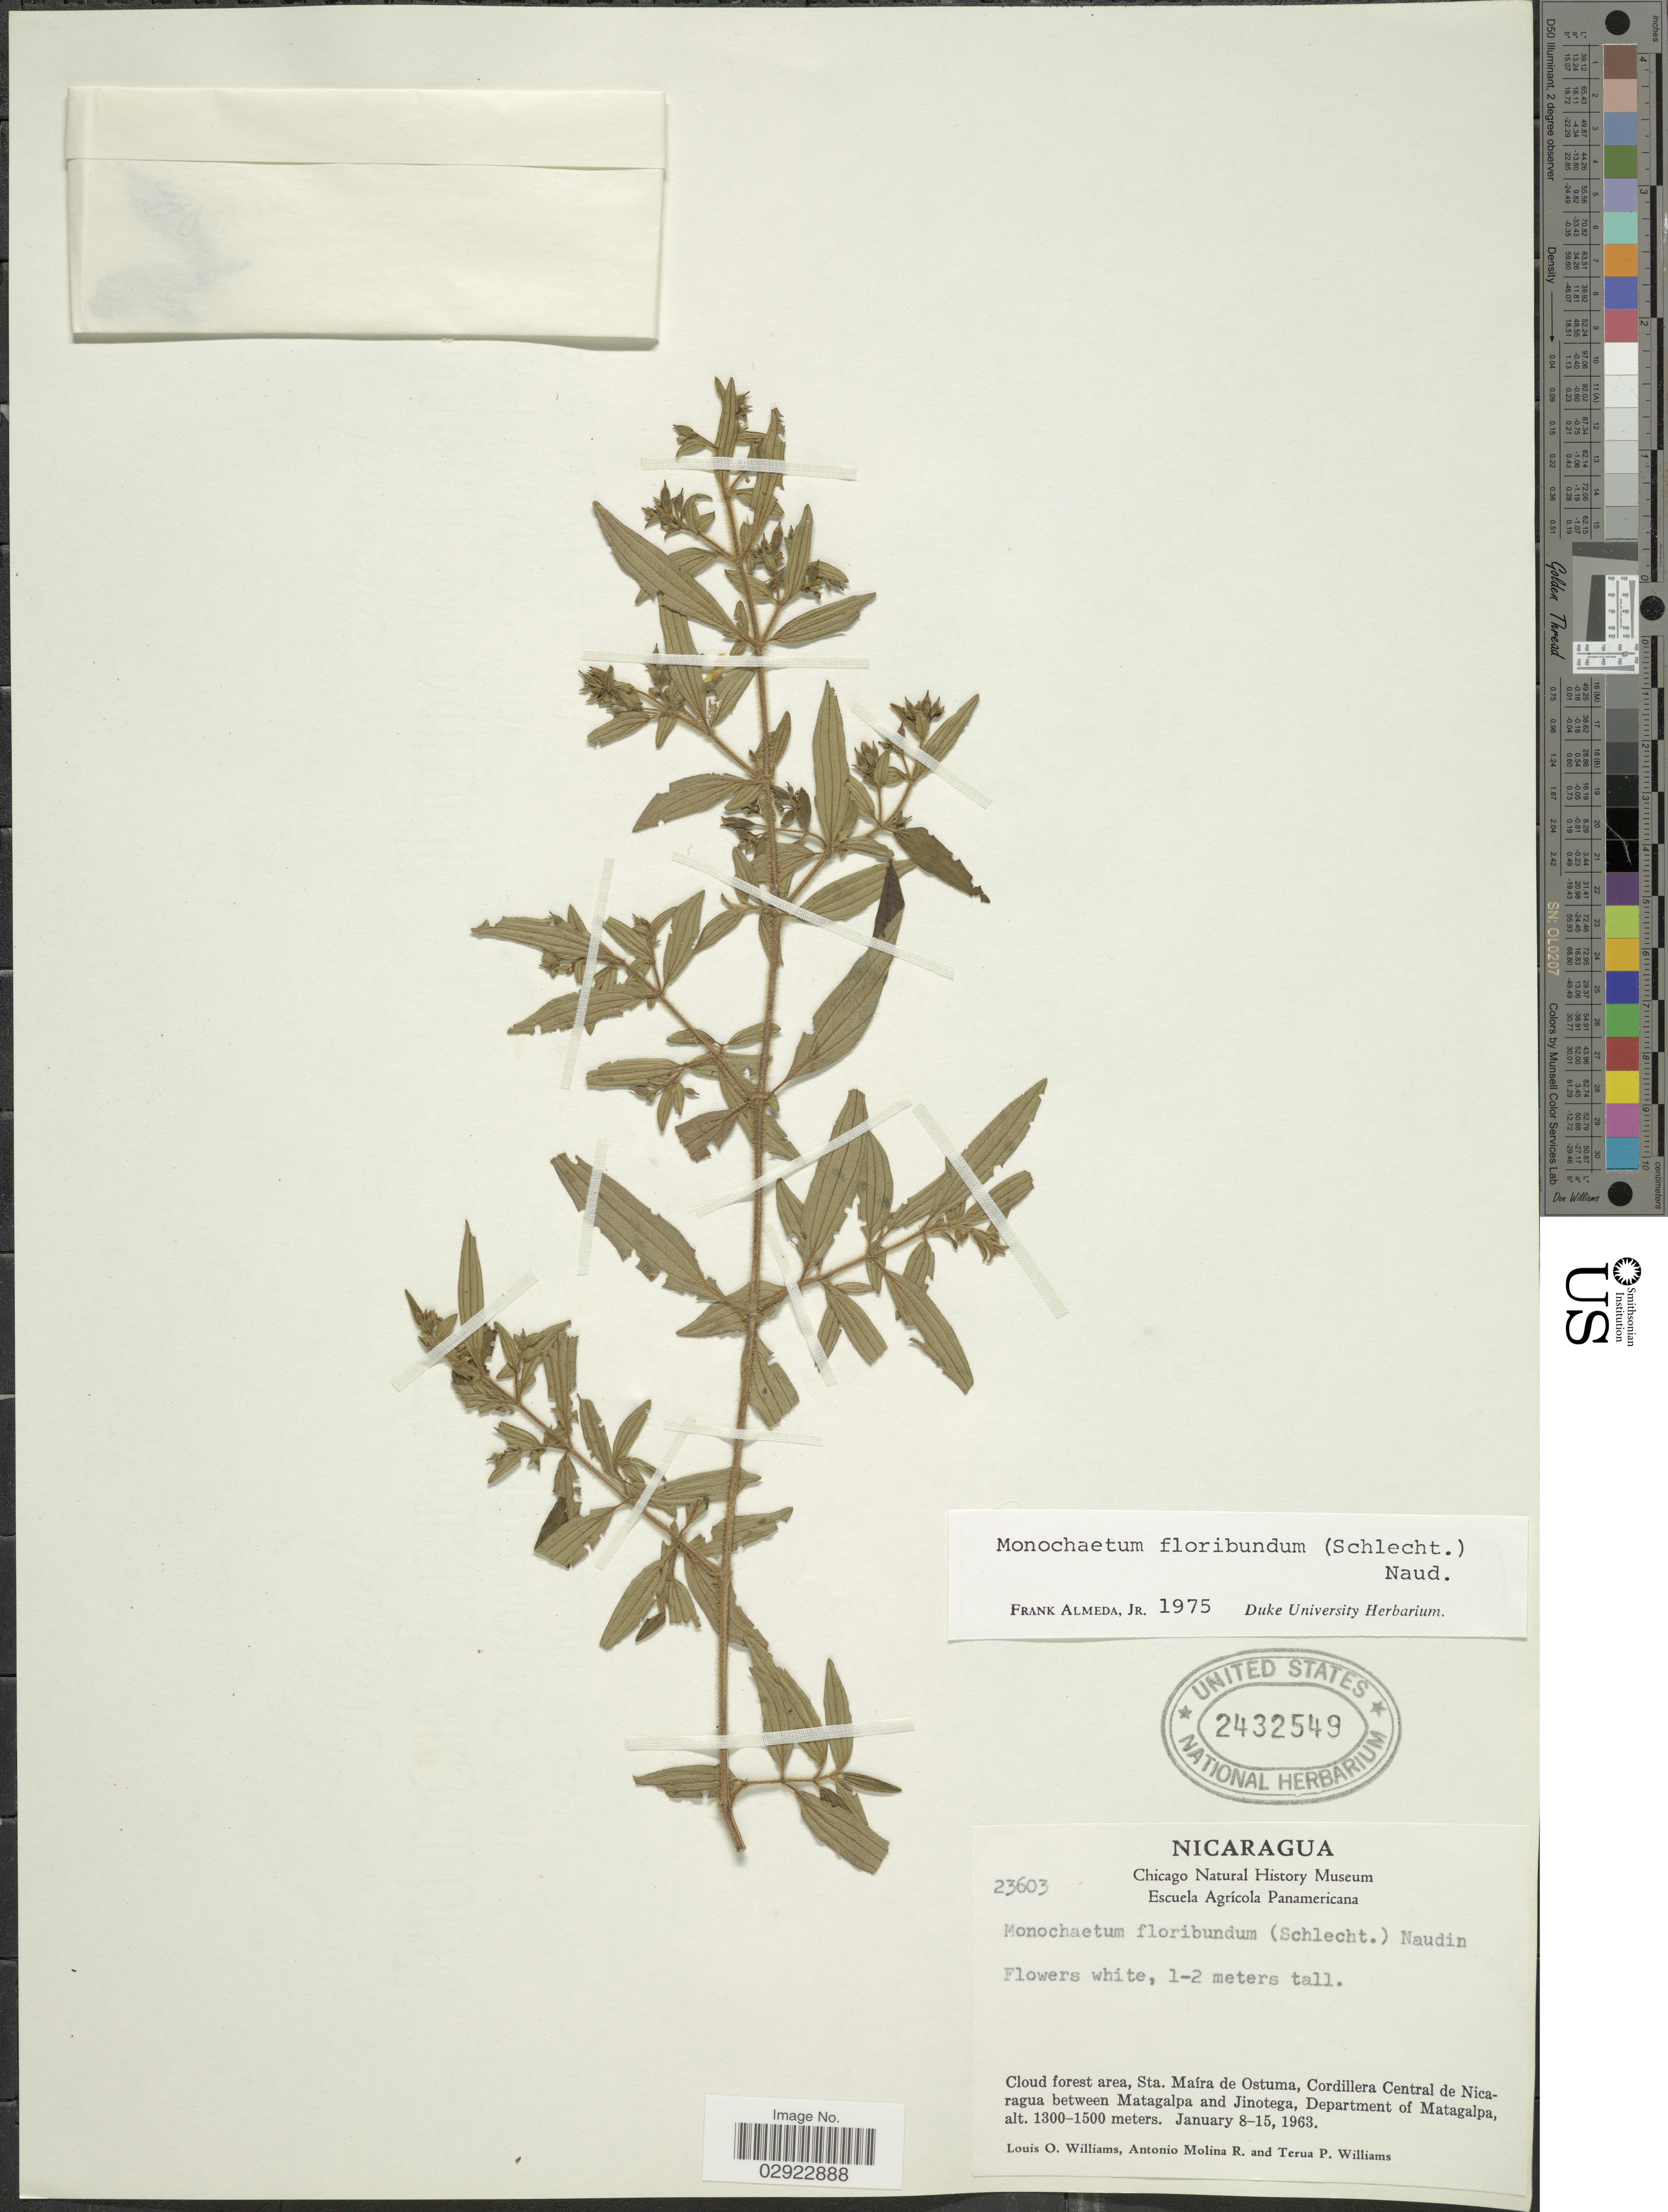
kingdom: Plantae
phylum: Tracheophyta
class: Magnoliopsida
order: Myrtales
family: Melastomataceae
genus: Monochaetum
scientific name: Monochaetum floribundum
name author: (Schltdl.) Naudin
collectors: L. O. Williams, A. Molina R. & T. P. Williams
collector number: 23603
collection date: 1963-01-08/1963-01-15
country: Nicaragua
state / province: Matagalpa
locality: Cloud forest area, Sta. María de Ostuma, Cordillera Central de Nicaragua between Matagalpa and Jinotega, Department of Matagalpa.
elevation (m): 1300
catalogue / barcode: US 2432549